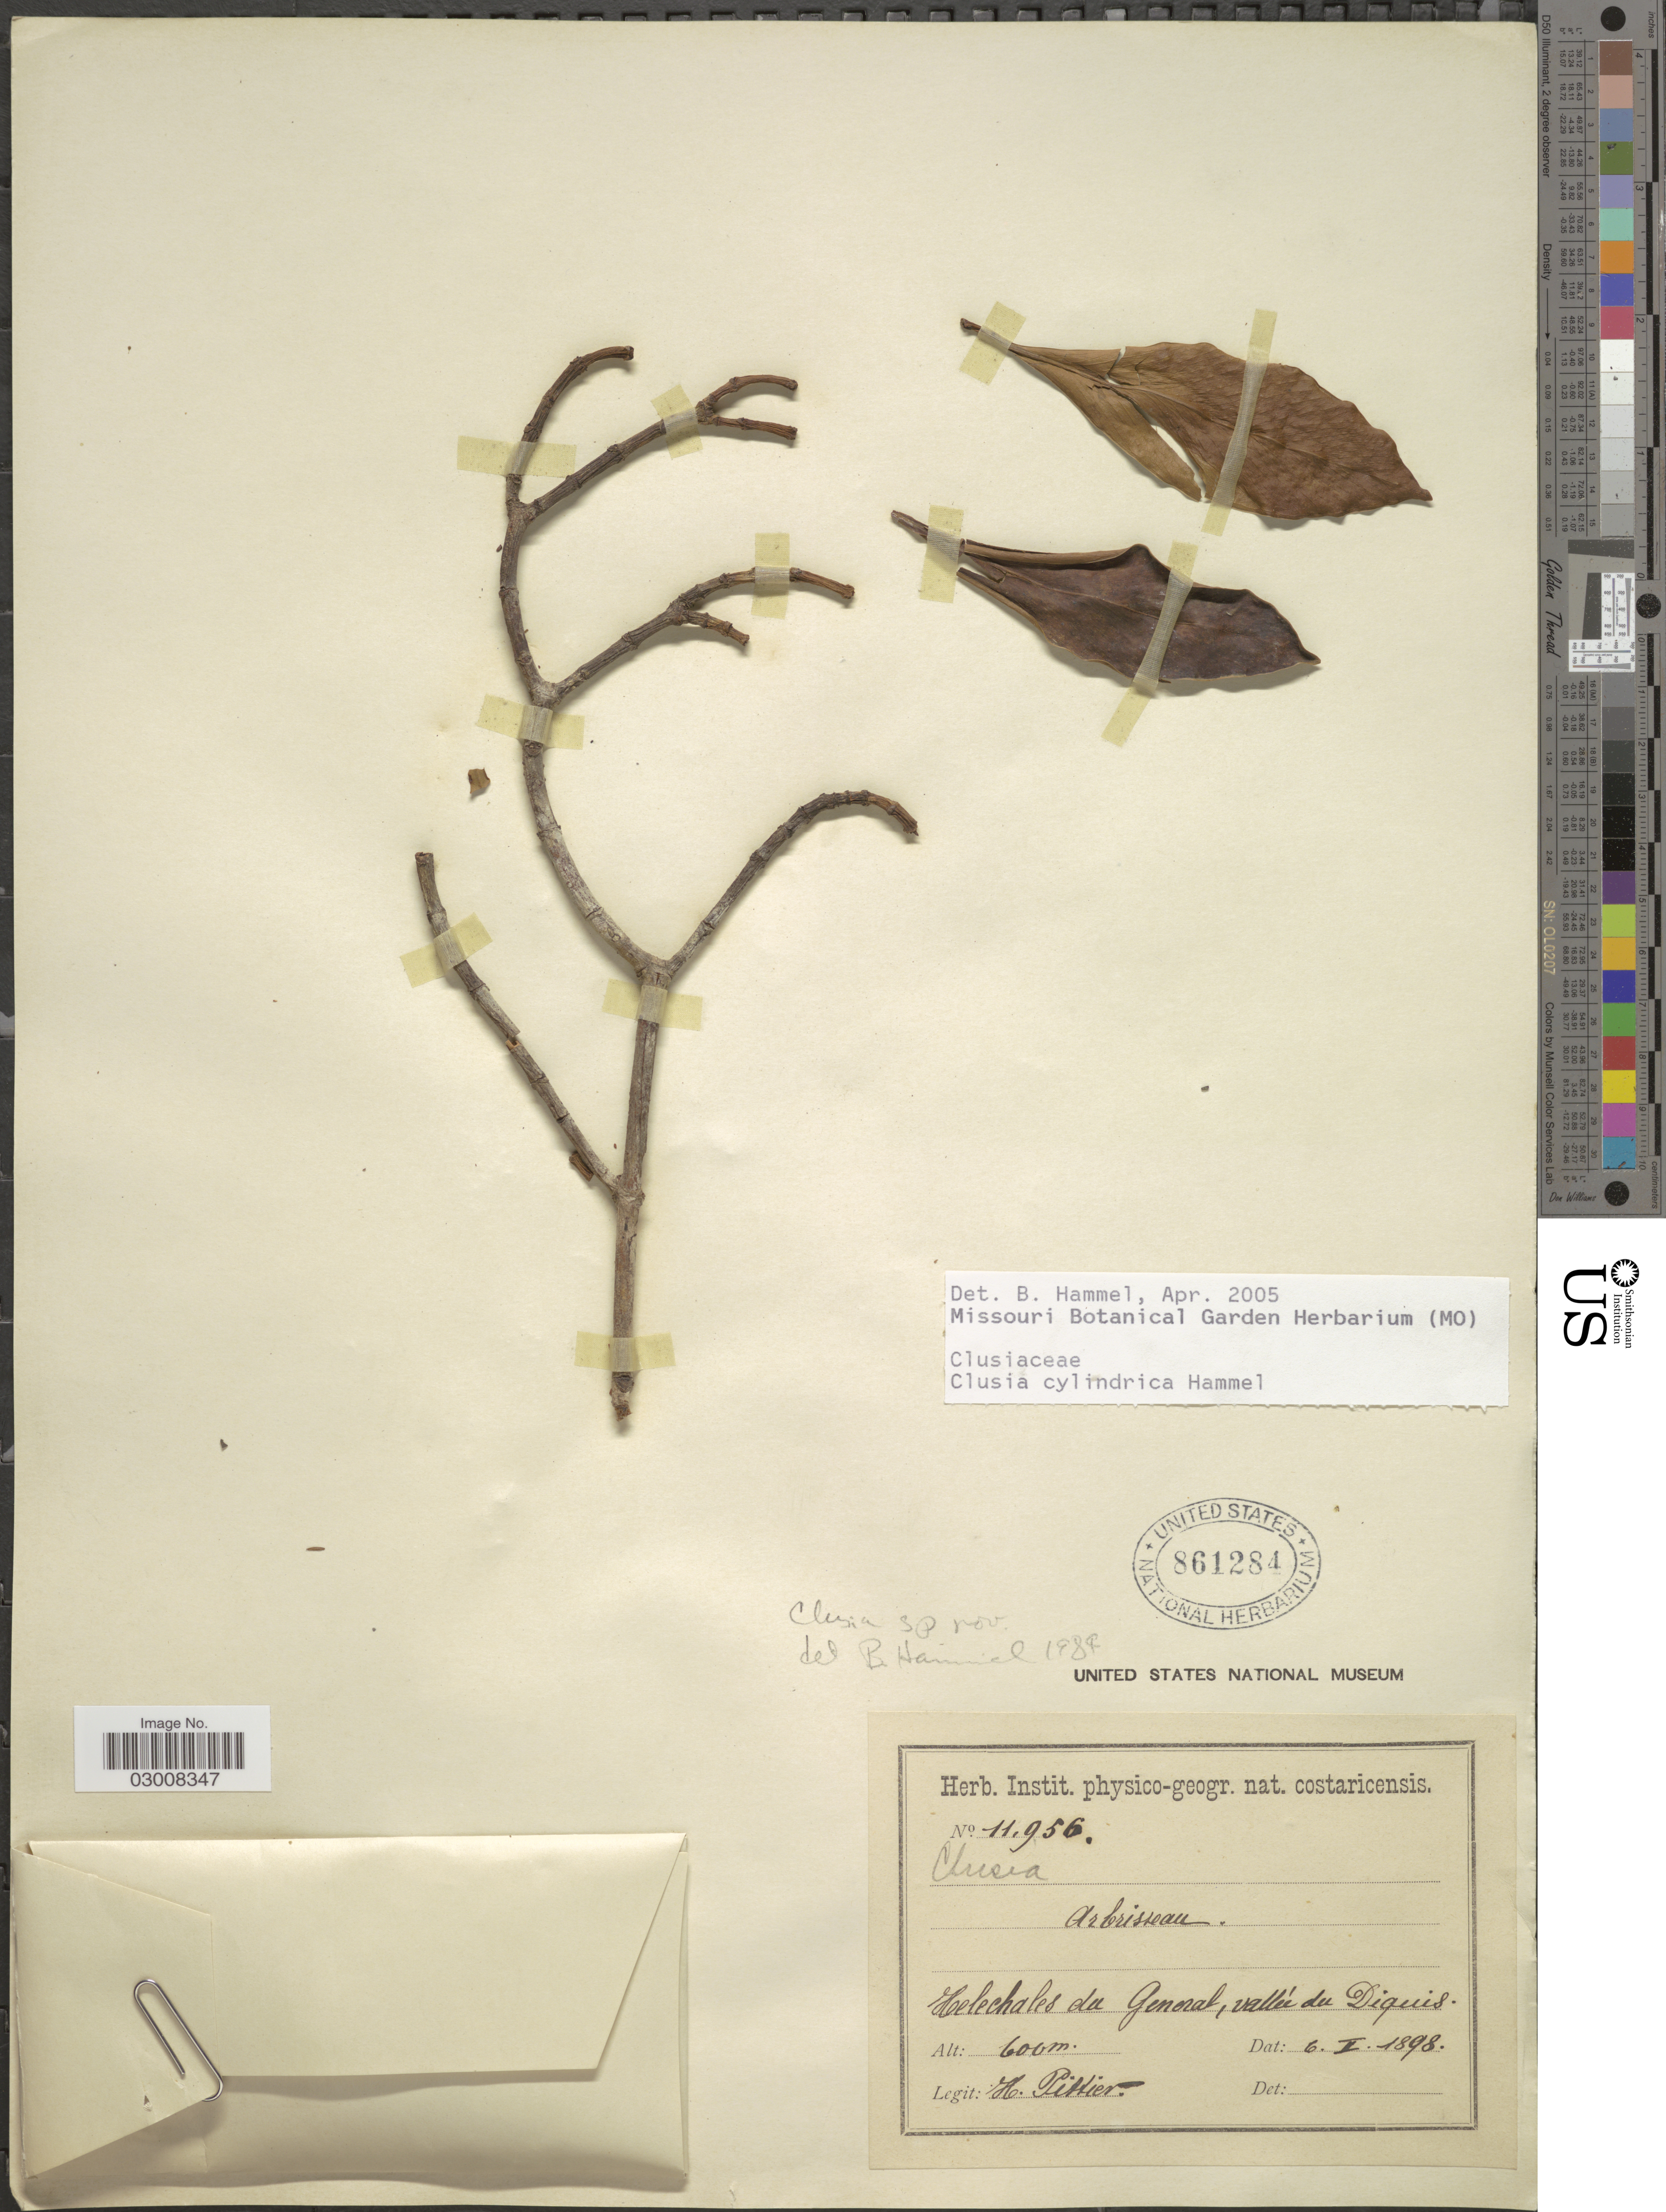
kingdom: Plantae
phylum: Tracheophyta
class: Magnoliopsida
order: Malpighiales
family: Clusiaceae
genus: Clusia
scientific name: Clusia cylindrica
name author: Hammel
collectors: H. F. Pittier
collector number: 11956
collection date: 1898-02-06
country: Costa Rica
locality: Helechales du General, vallée du Diquis.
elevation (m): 600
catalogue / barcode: US 861284